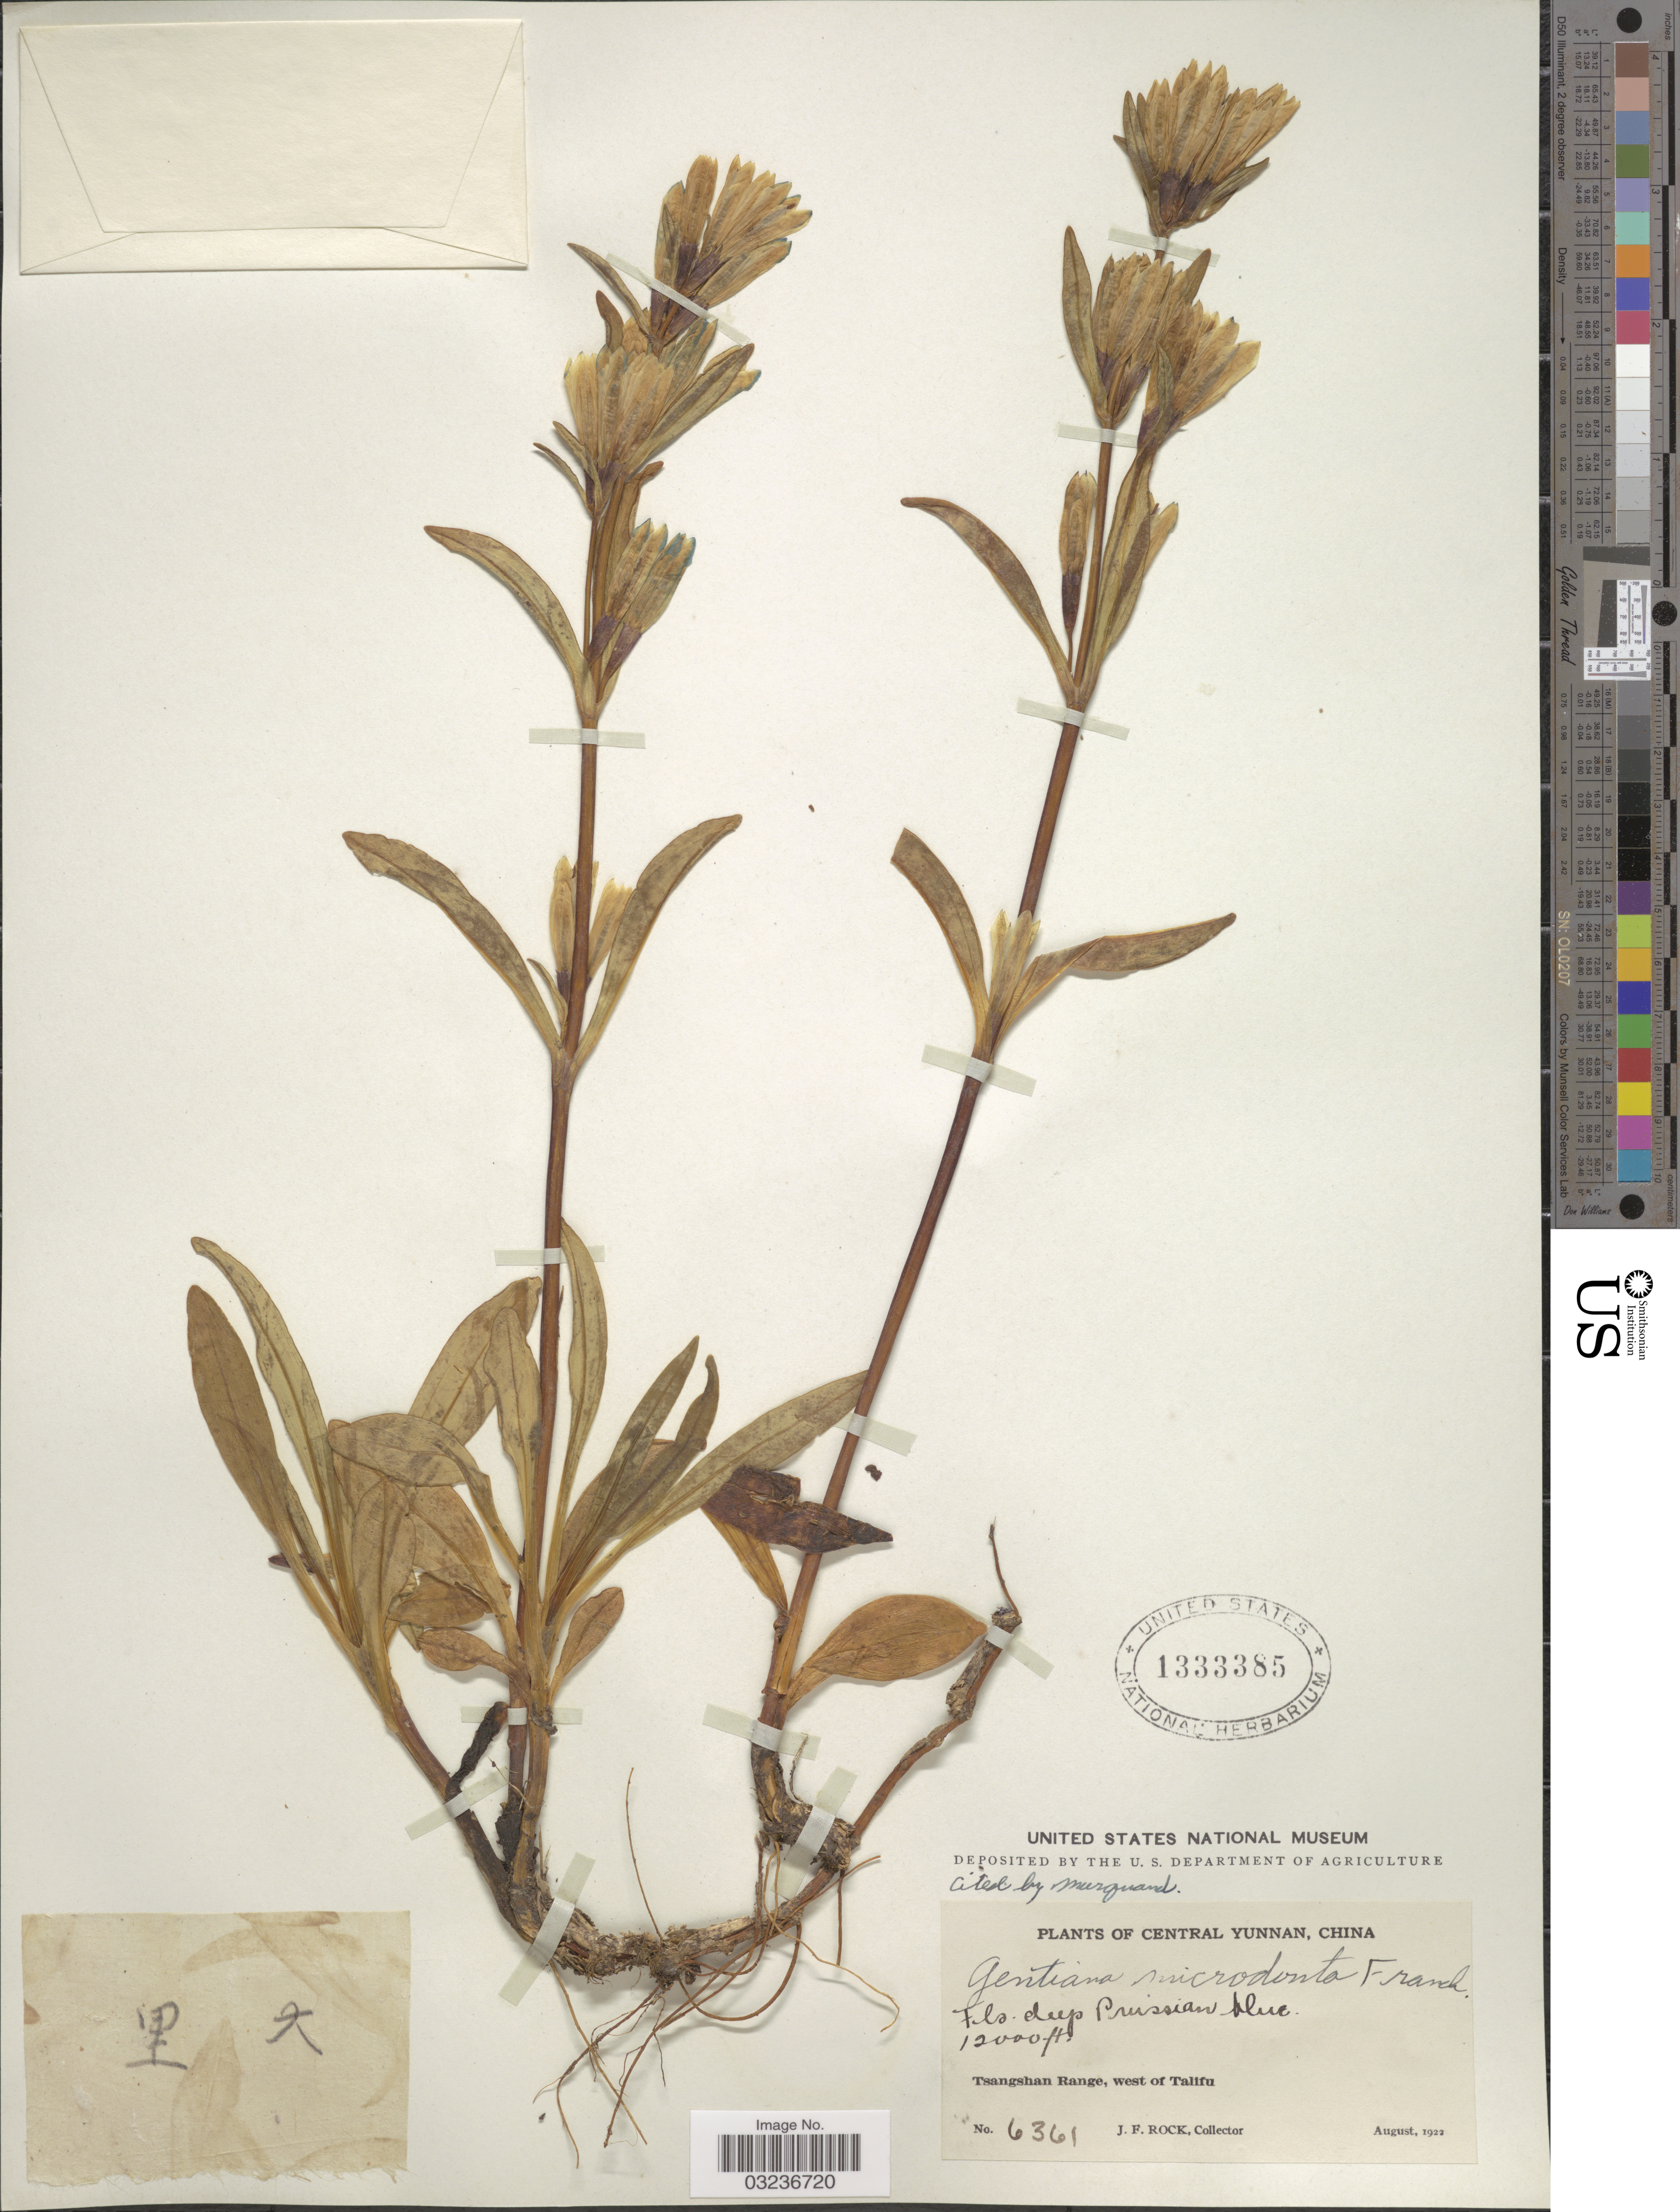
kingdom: Plantae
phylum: Tracheophyta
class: Magnoliopsida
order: Gentianales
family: Gentianaceae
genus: Gentiana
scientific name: Gentiana microdonta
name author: Franch. ex Hemsl.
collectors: J. Rock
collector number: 6361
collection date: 1922-08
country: China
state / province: Yunnan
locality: Central Yunnan, China, Tsangshan Range, west of Talifu.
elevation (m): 3658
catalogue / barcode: US 1333385